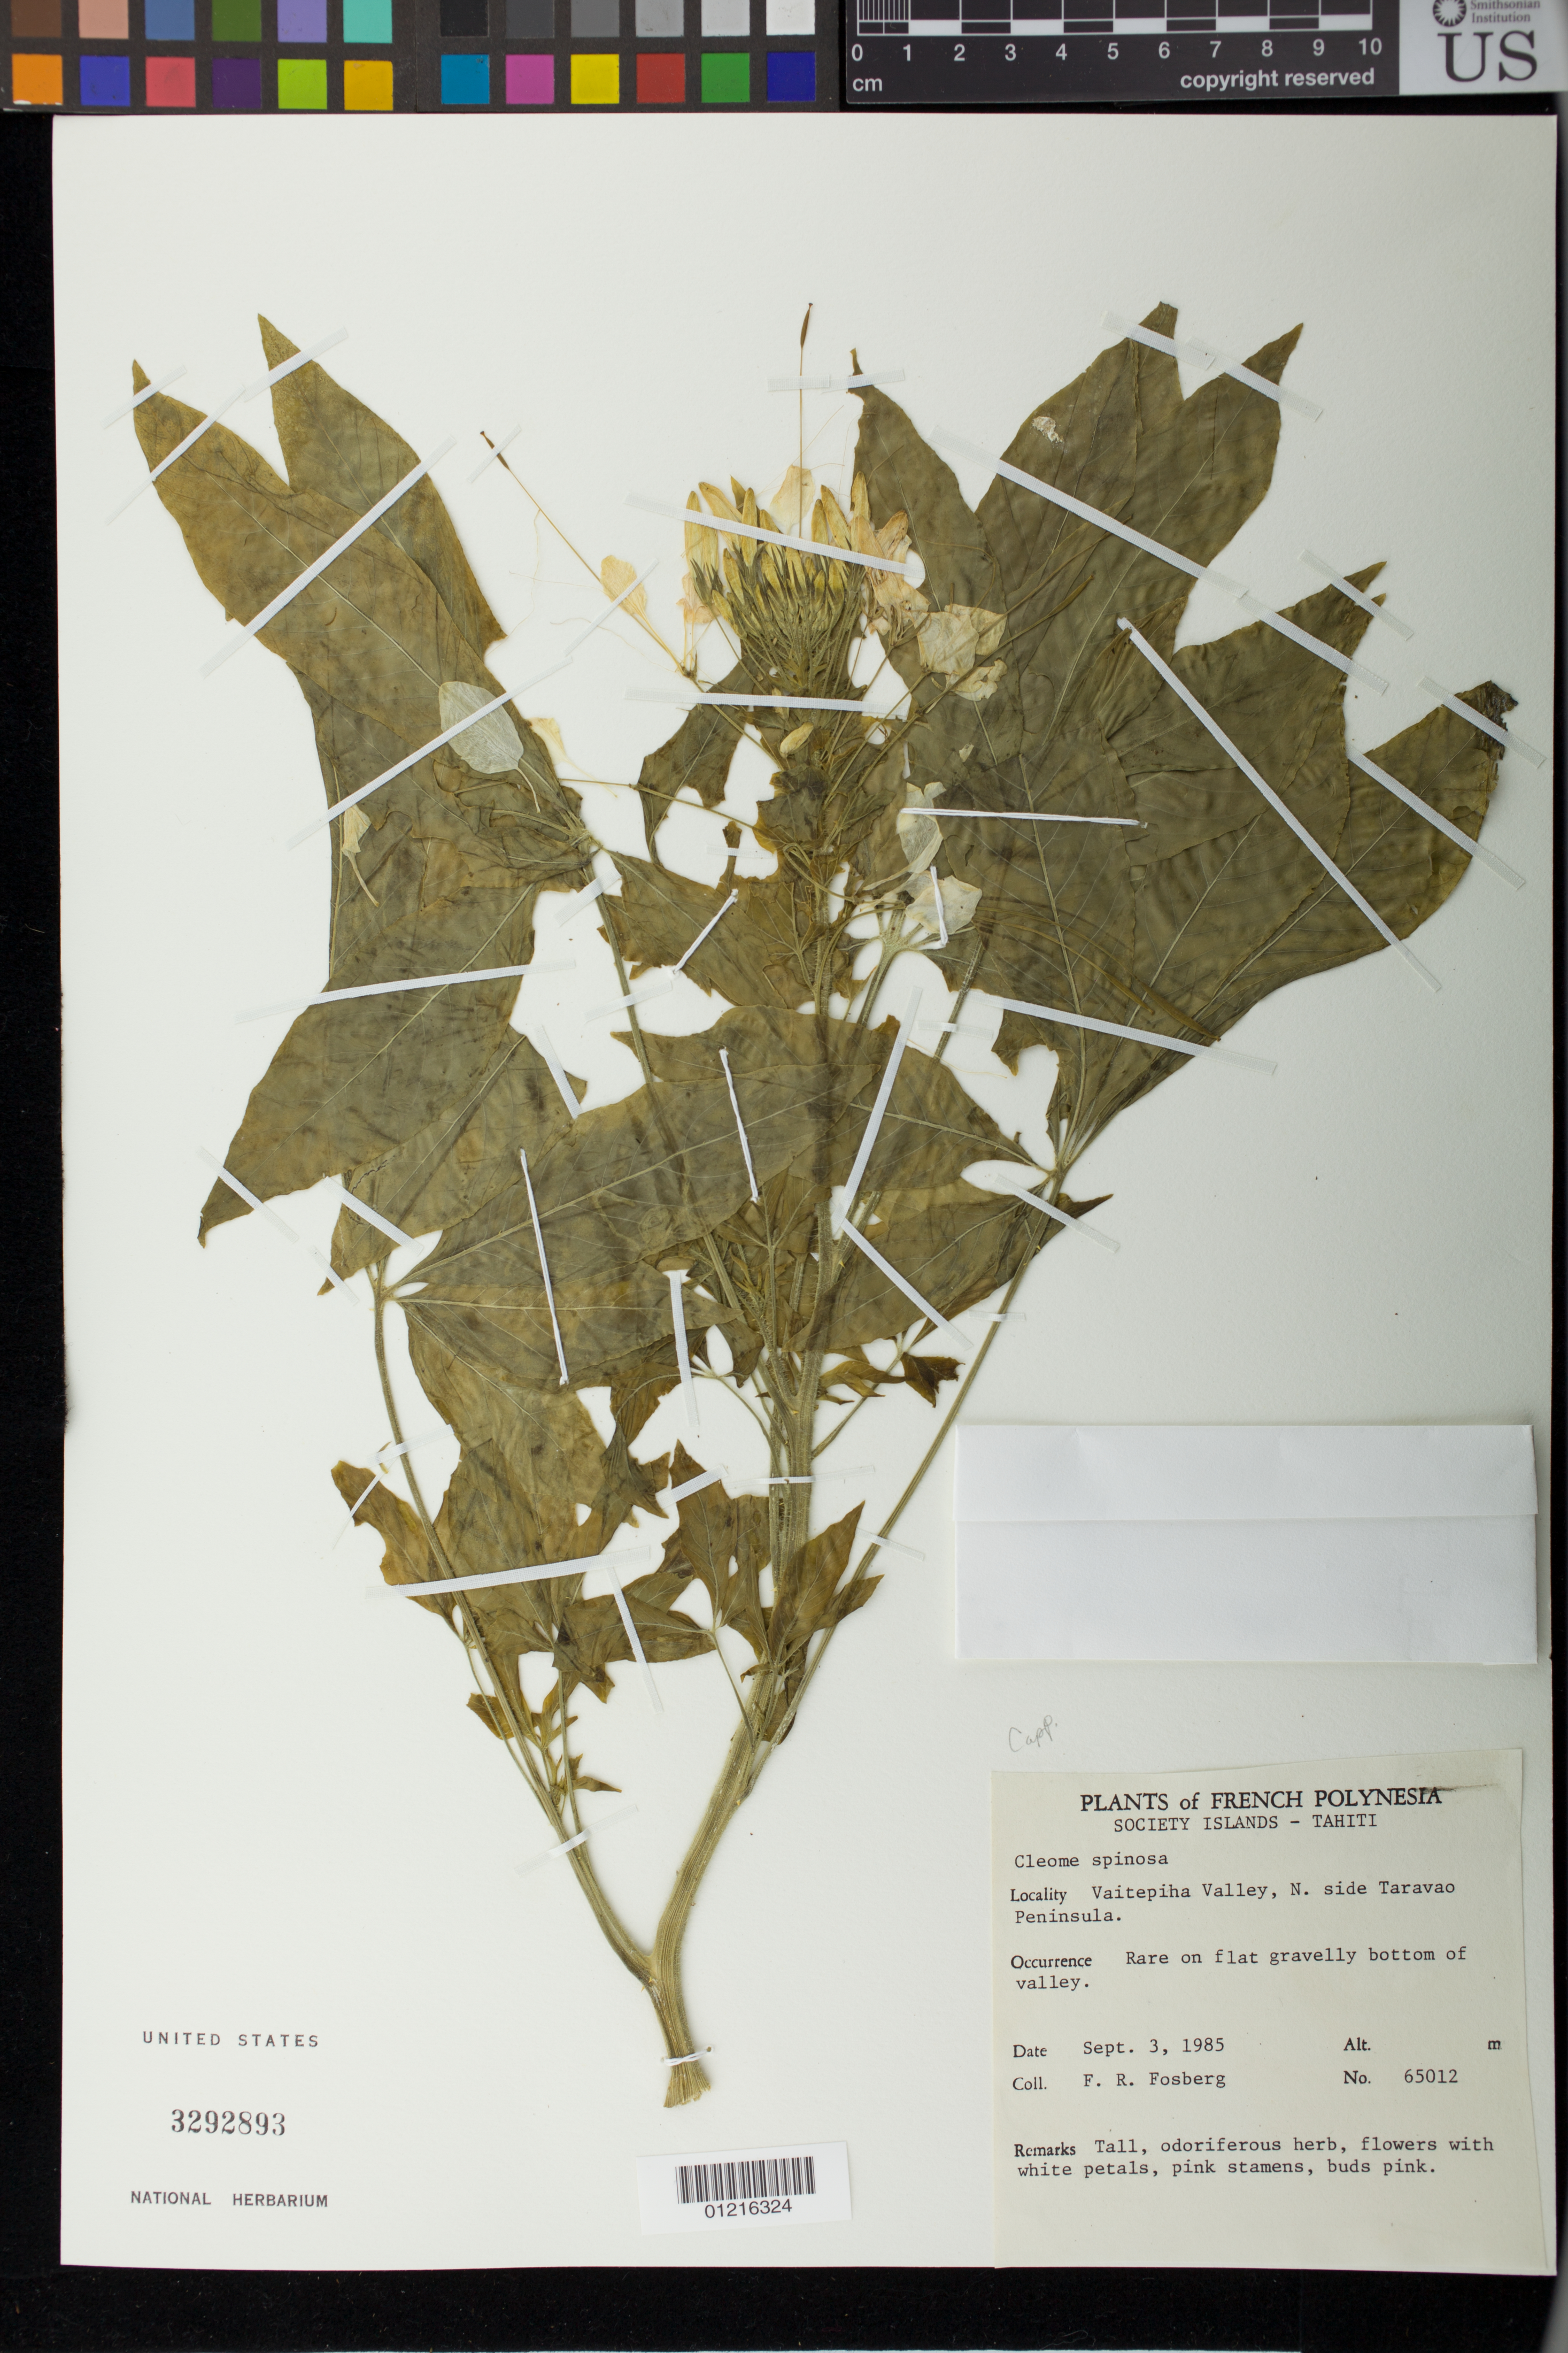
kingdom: Plantae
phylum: Tracheophyta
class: Magnoliopsida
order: Brassicales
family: Cleomaceae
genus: Tarenaya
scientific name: Tarenaya spinosa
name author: (Jacq.) Raf.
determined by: Wagner, W. L., (BOT), Smithsonian Institution - National Museum of Natural History (UNITED STATES)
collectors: F. R. Fosberg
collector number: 65012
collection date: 1985-09-03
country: French Polynesia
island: Tahiti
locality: Vaitepiha Valley, N. side Taravao Peninsula, Bottom of Valley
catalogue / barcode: US 3292893